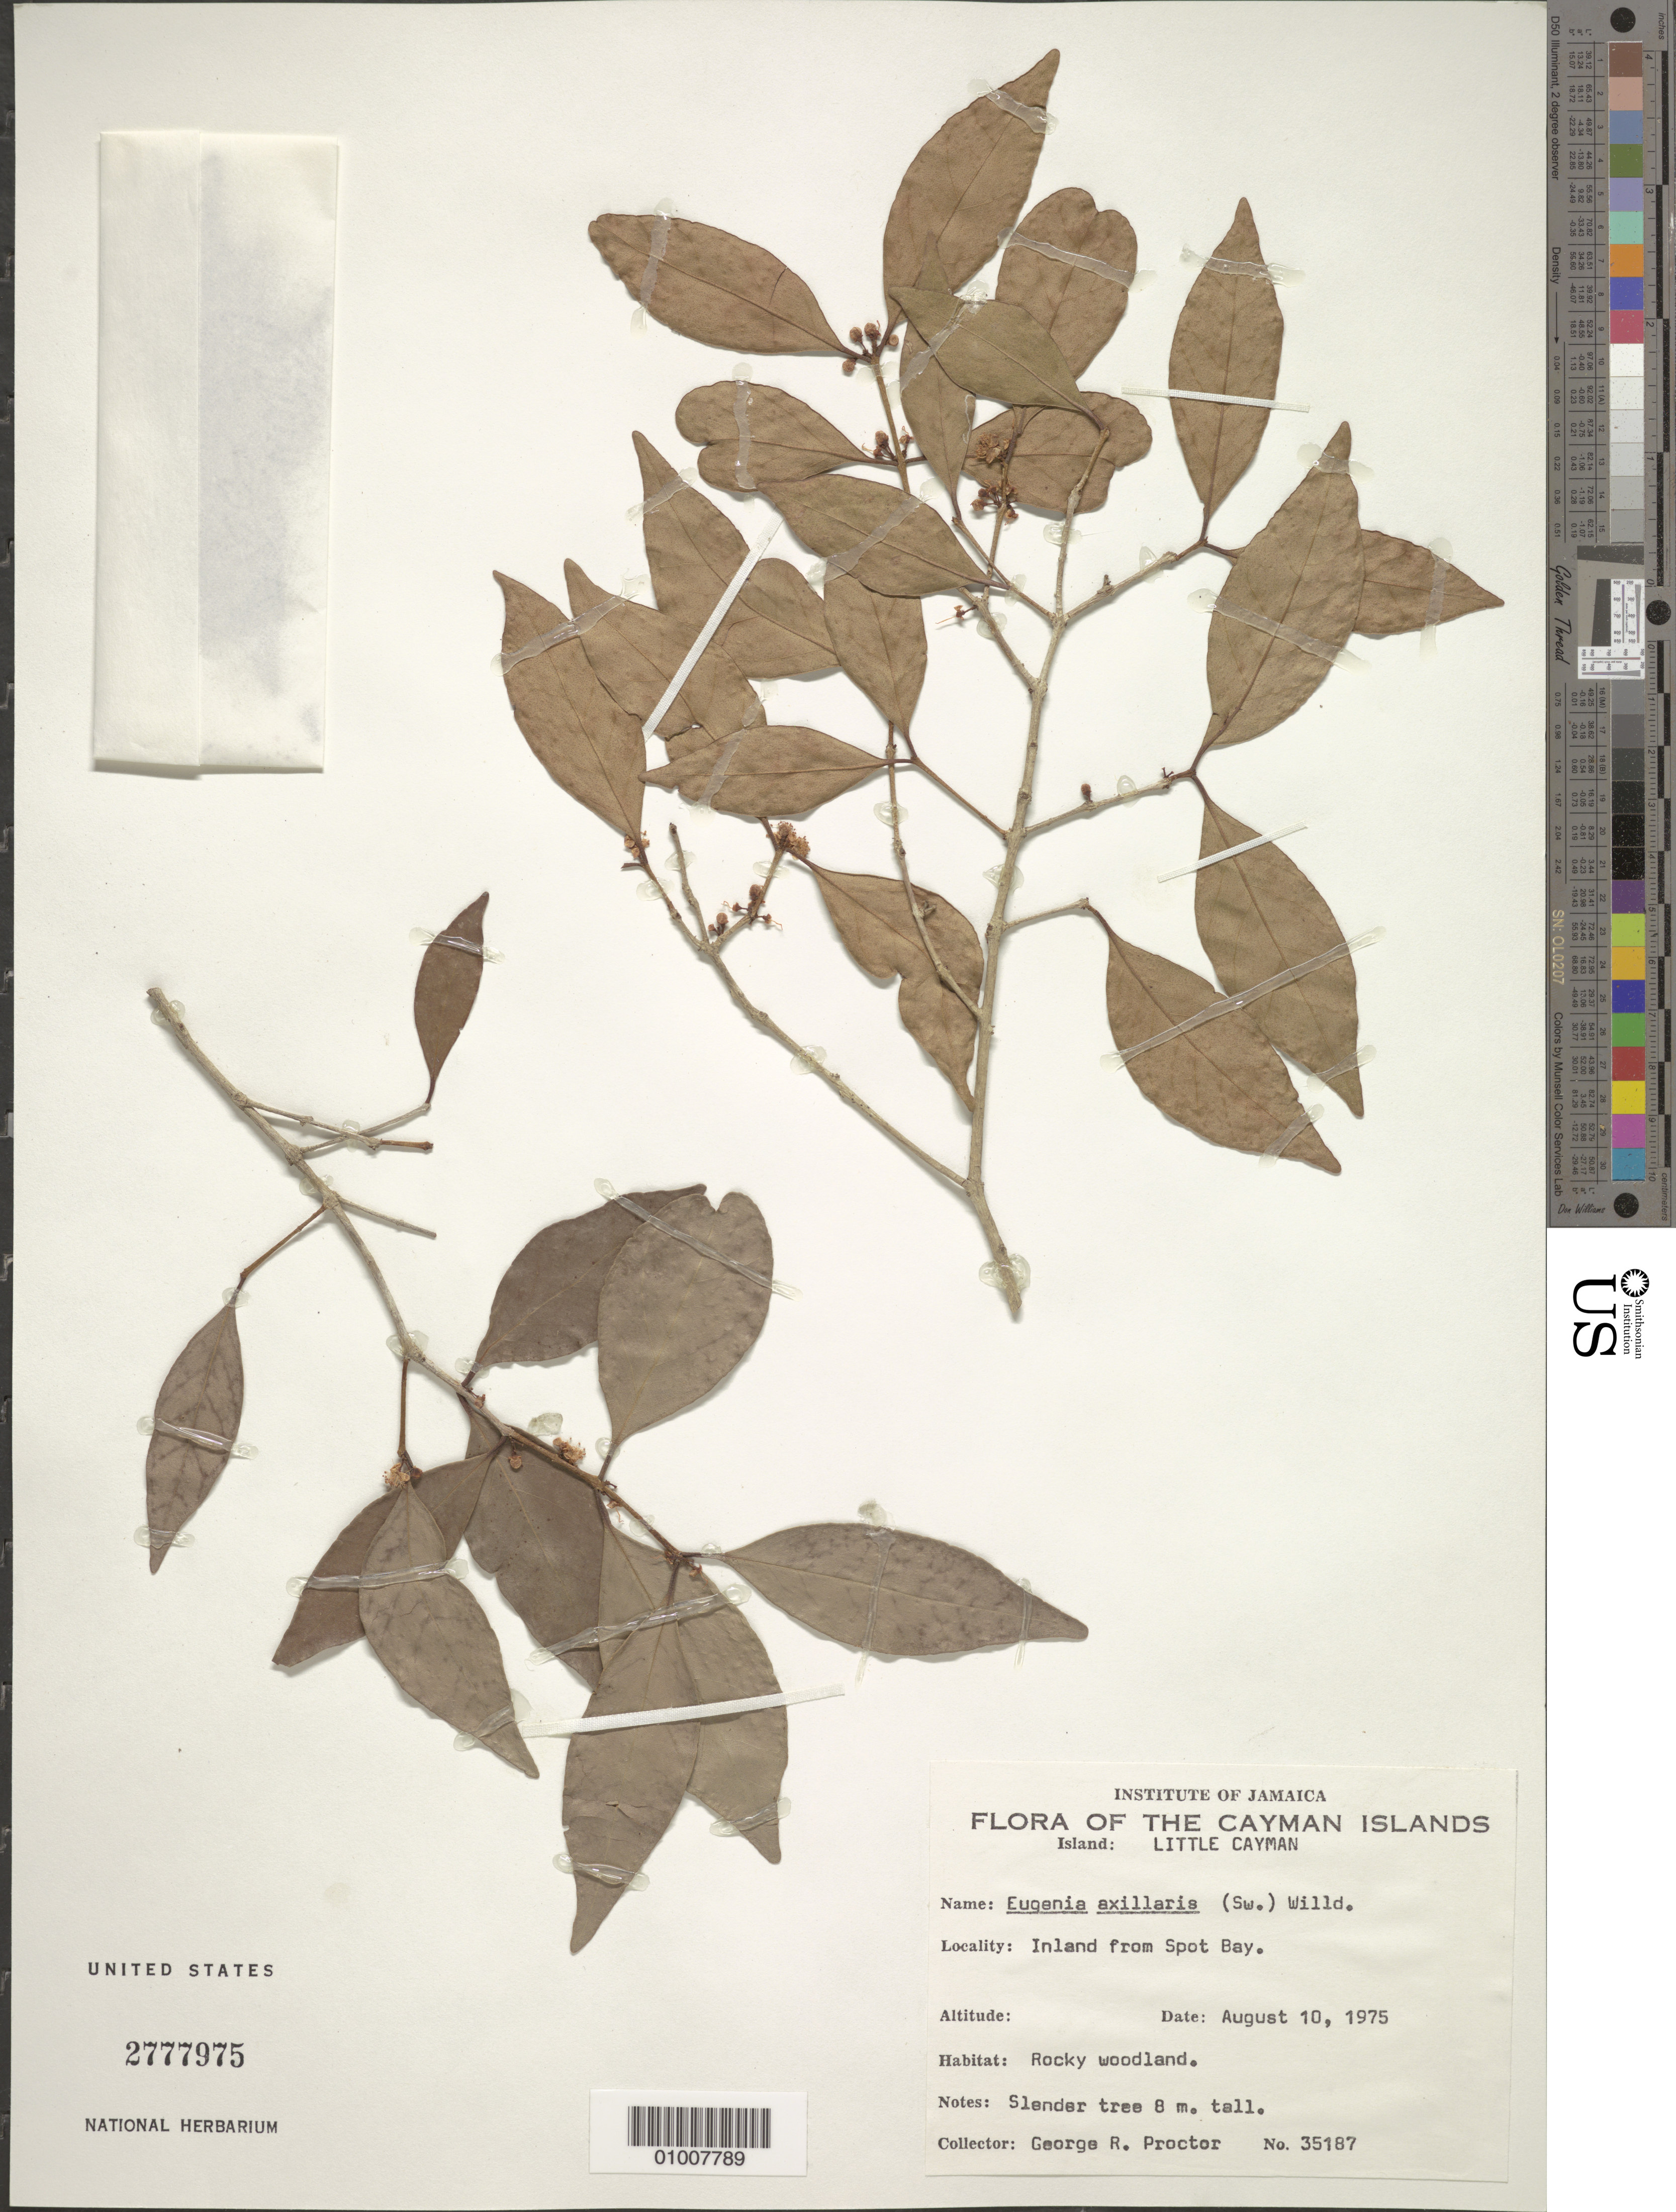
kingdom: Plantae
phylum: Tracheophyta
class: Magnoliopsida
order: Myrtales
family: Myrtaceae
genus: Eugenia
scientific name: Eugenia axillaris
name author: (Sw.) Willd.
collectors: G. R. Proctor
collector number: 35187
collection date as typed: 10 Aug 1975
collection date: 1975-08-10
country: Cayman Islands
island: Little Cayman I.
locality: Inland from Spot Bay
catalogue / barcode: US 2777975